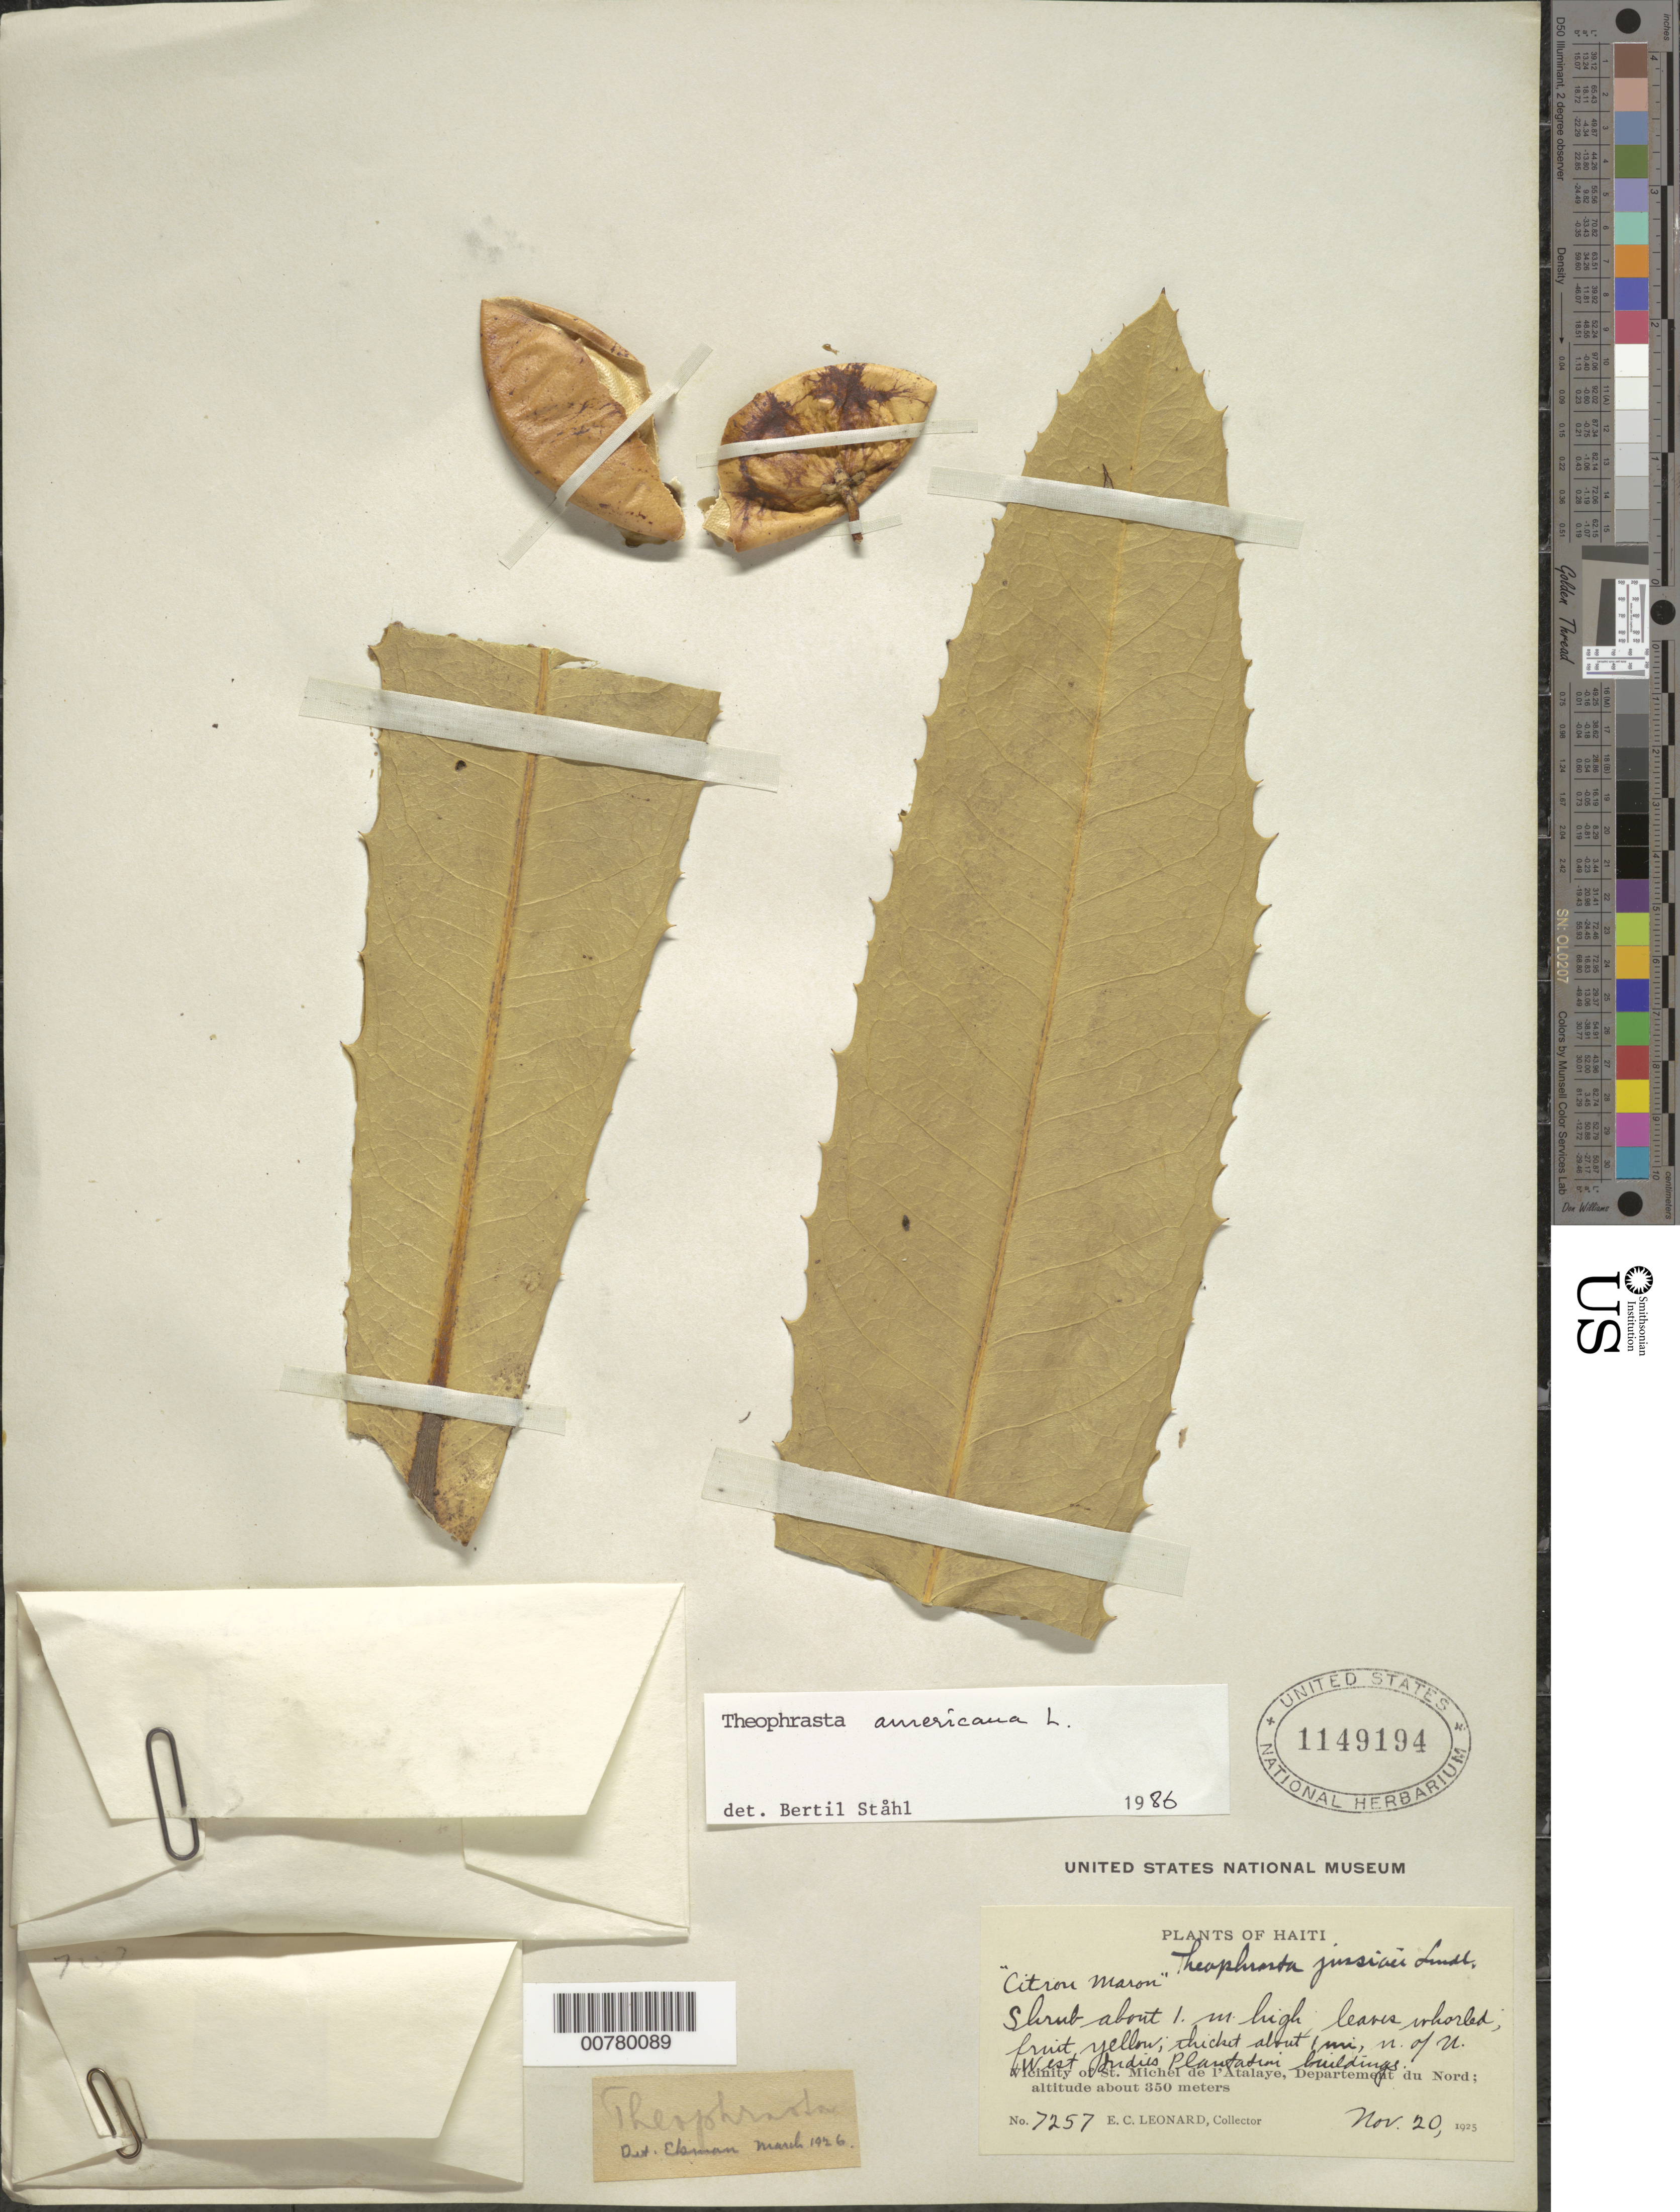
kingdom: Plantae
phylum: Tracheophyta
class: Magnoliopsida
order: Ericales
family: Primulaceae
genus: Theophrasta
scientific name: Theophrasta americana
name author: L.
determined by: Ståhl, B.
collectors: E. C. Leonard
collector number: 7257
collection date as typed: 20 Nov 1925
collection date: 1925-11-20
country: Haiti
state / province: Nord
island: Hispaniola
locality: Vicinity of St. Michel de l'Atalaye, about 1 mile N of North West Indies Plantation buildings.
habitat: Thicket.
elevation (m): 350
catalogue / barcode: US 1149194